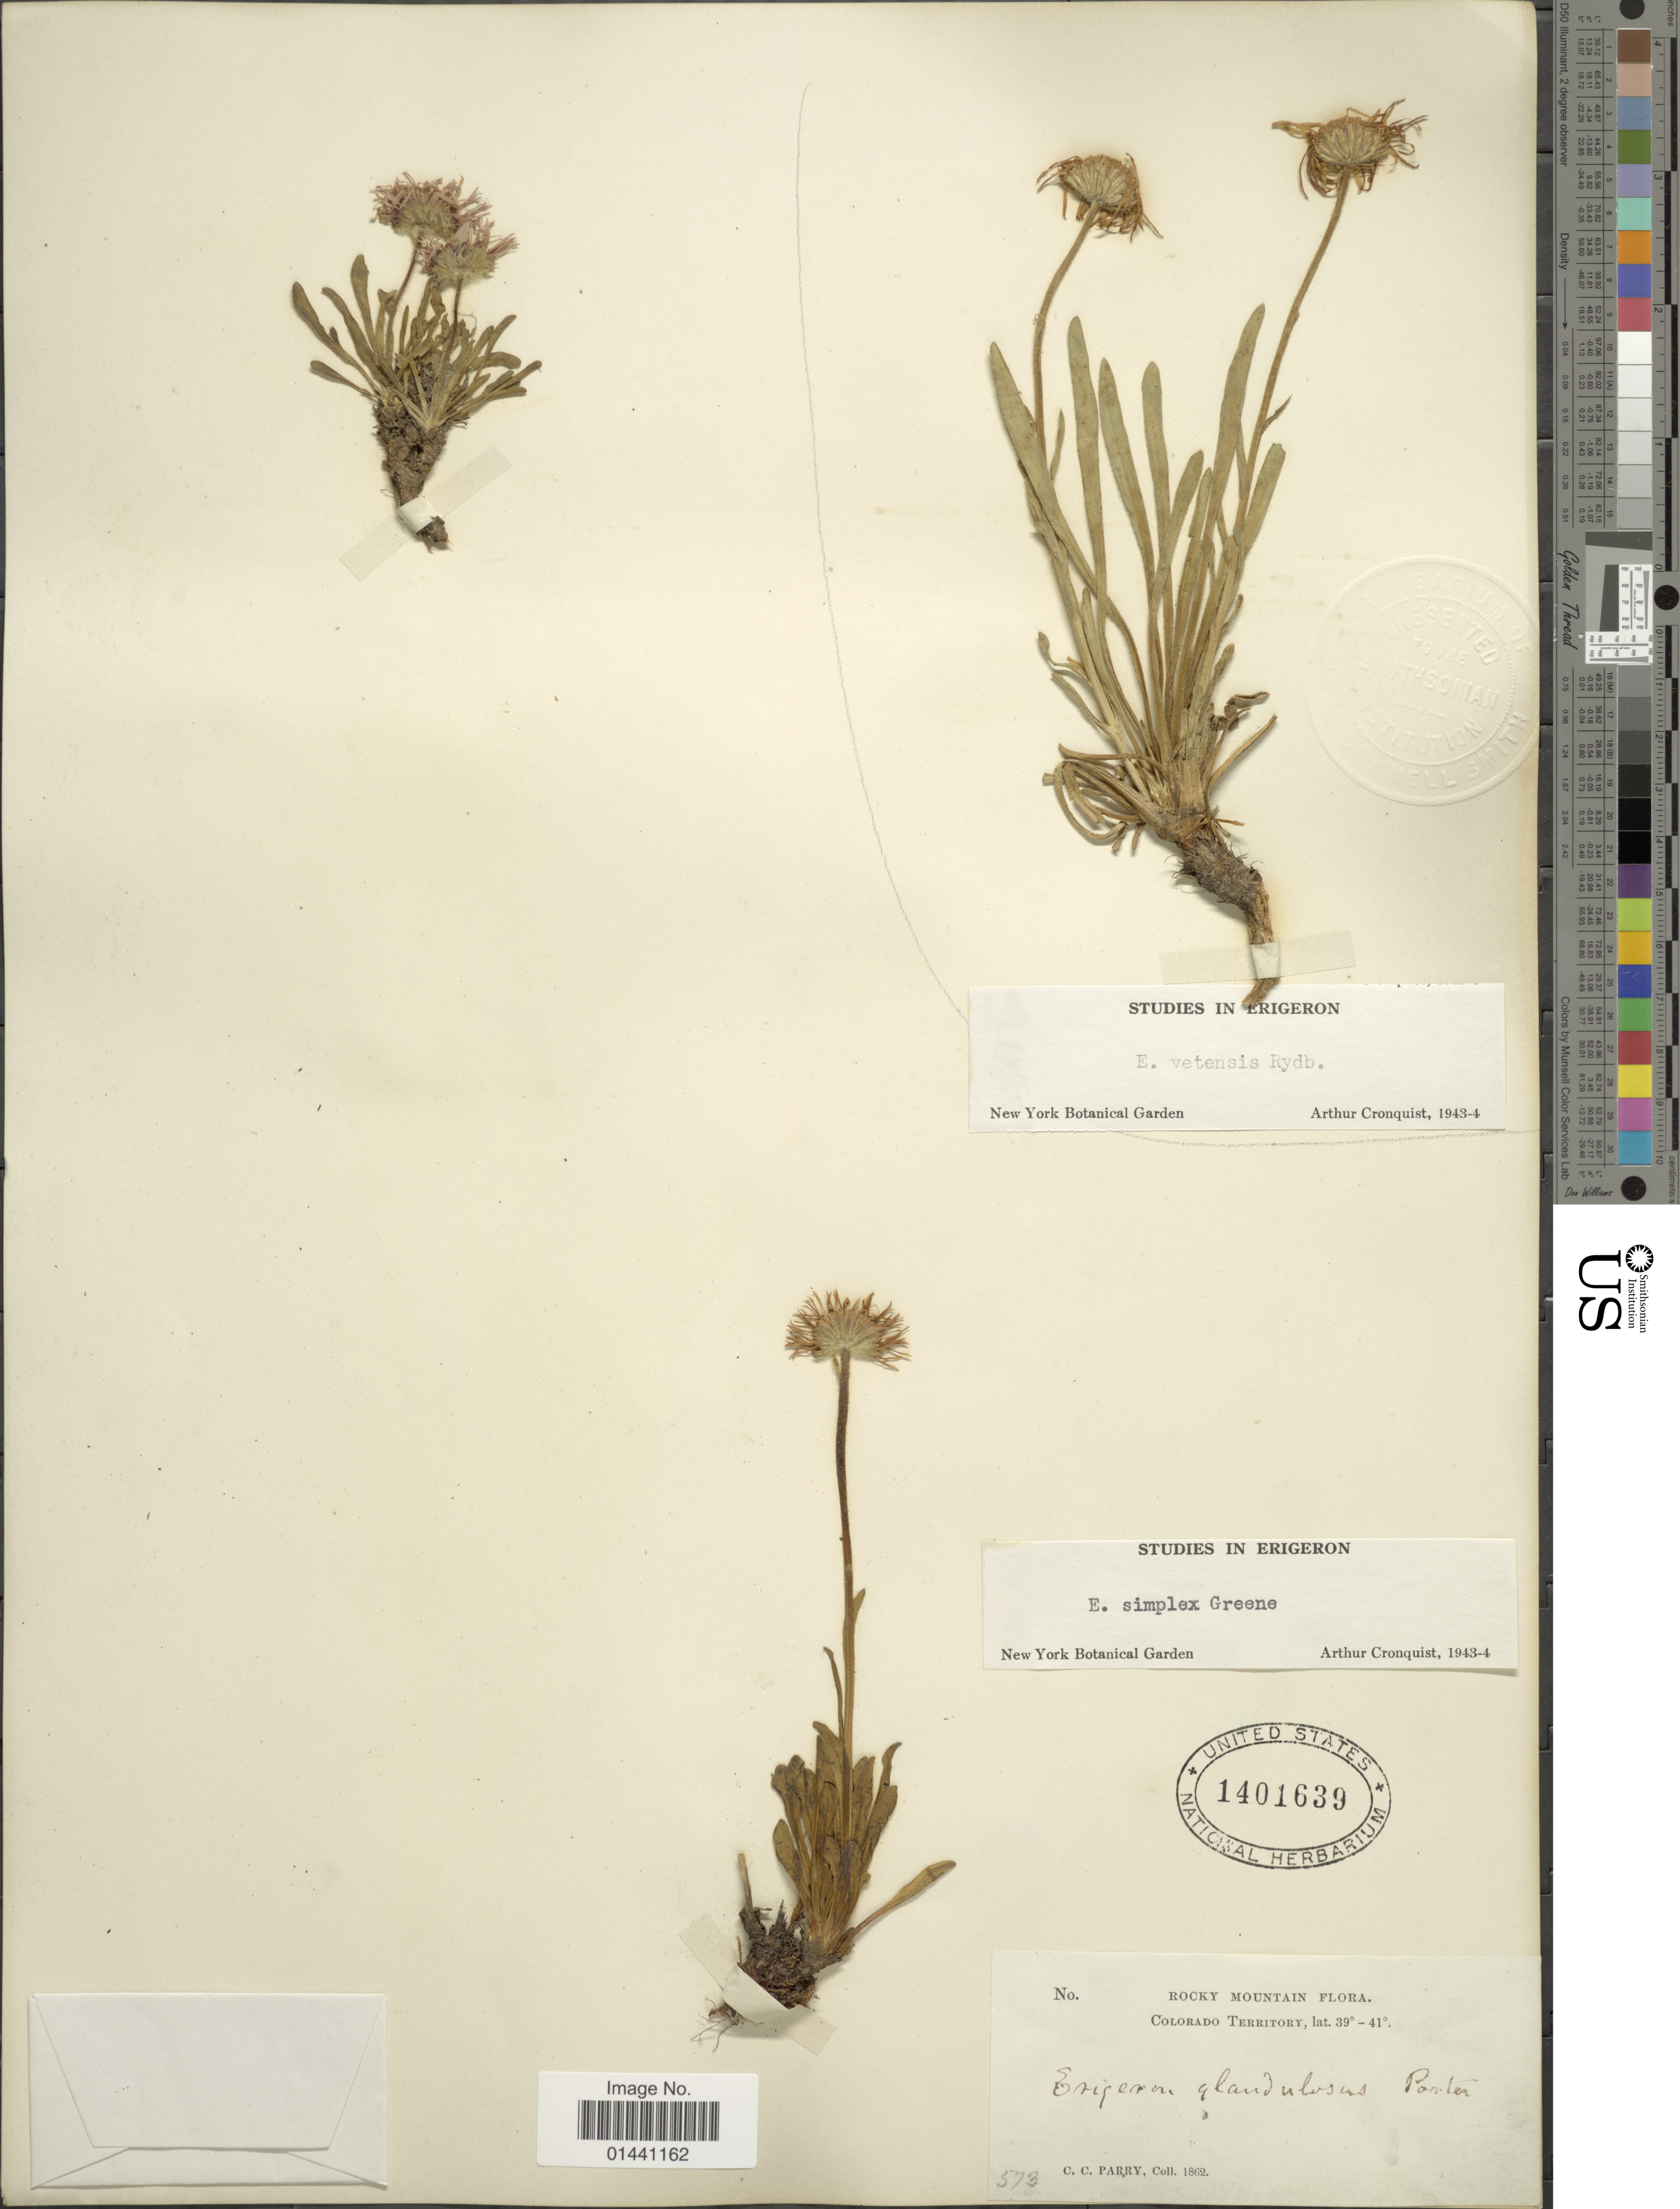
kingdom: Plantae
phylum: Tracheophyta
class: Magnoliopsida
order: Asterales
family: Asteraceae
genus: Erigeron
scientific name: Erigeron vetensis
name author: Rydb.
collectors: C. C. Parry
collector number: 573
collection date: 1862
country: United States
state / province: Colorado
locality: Rocky Mountain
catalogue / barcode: US 1401639